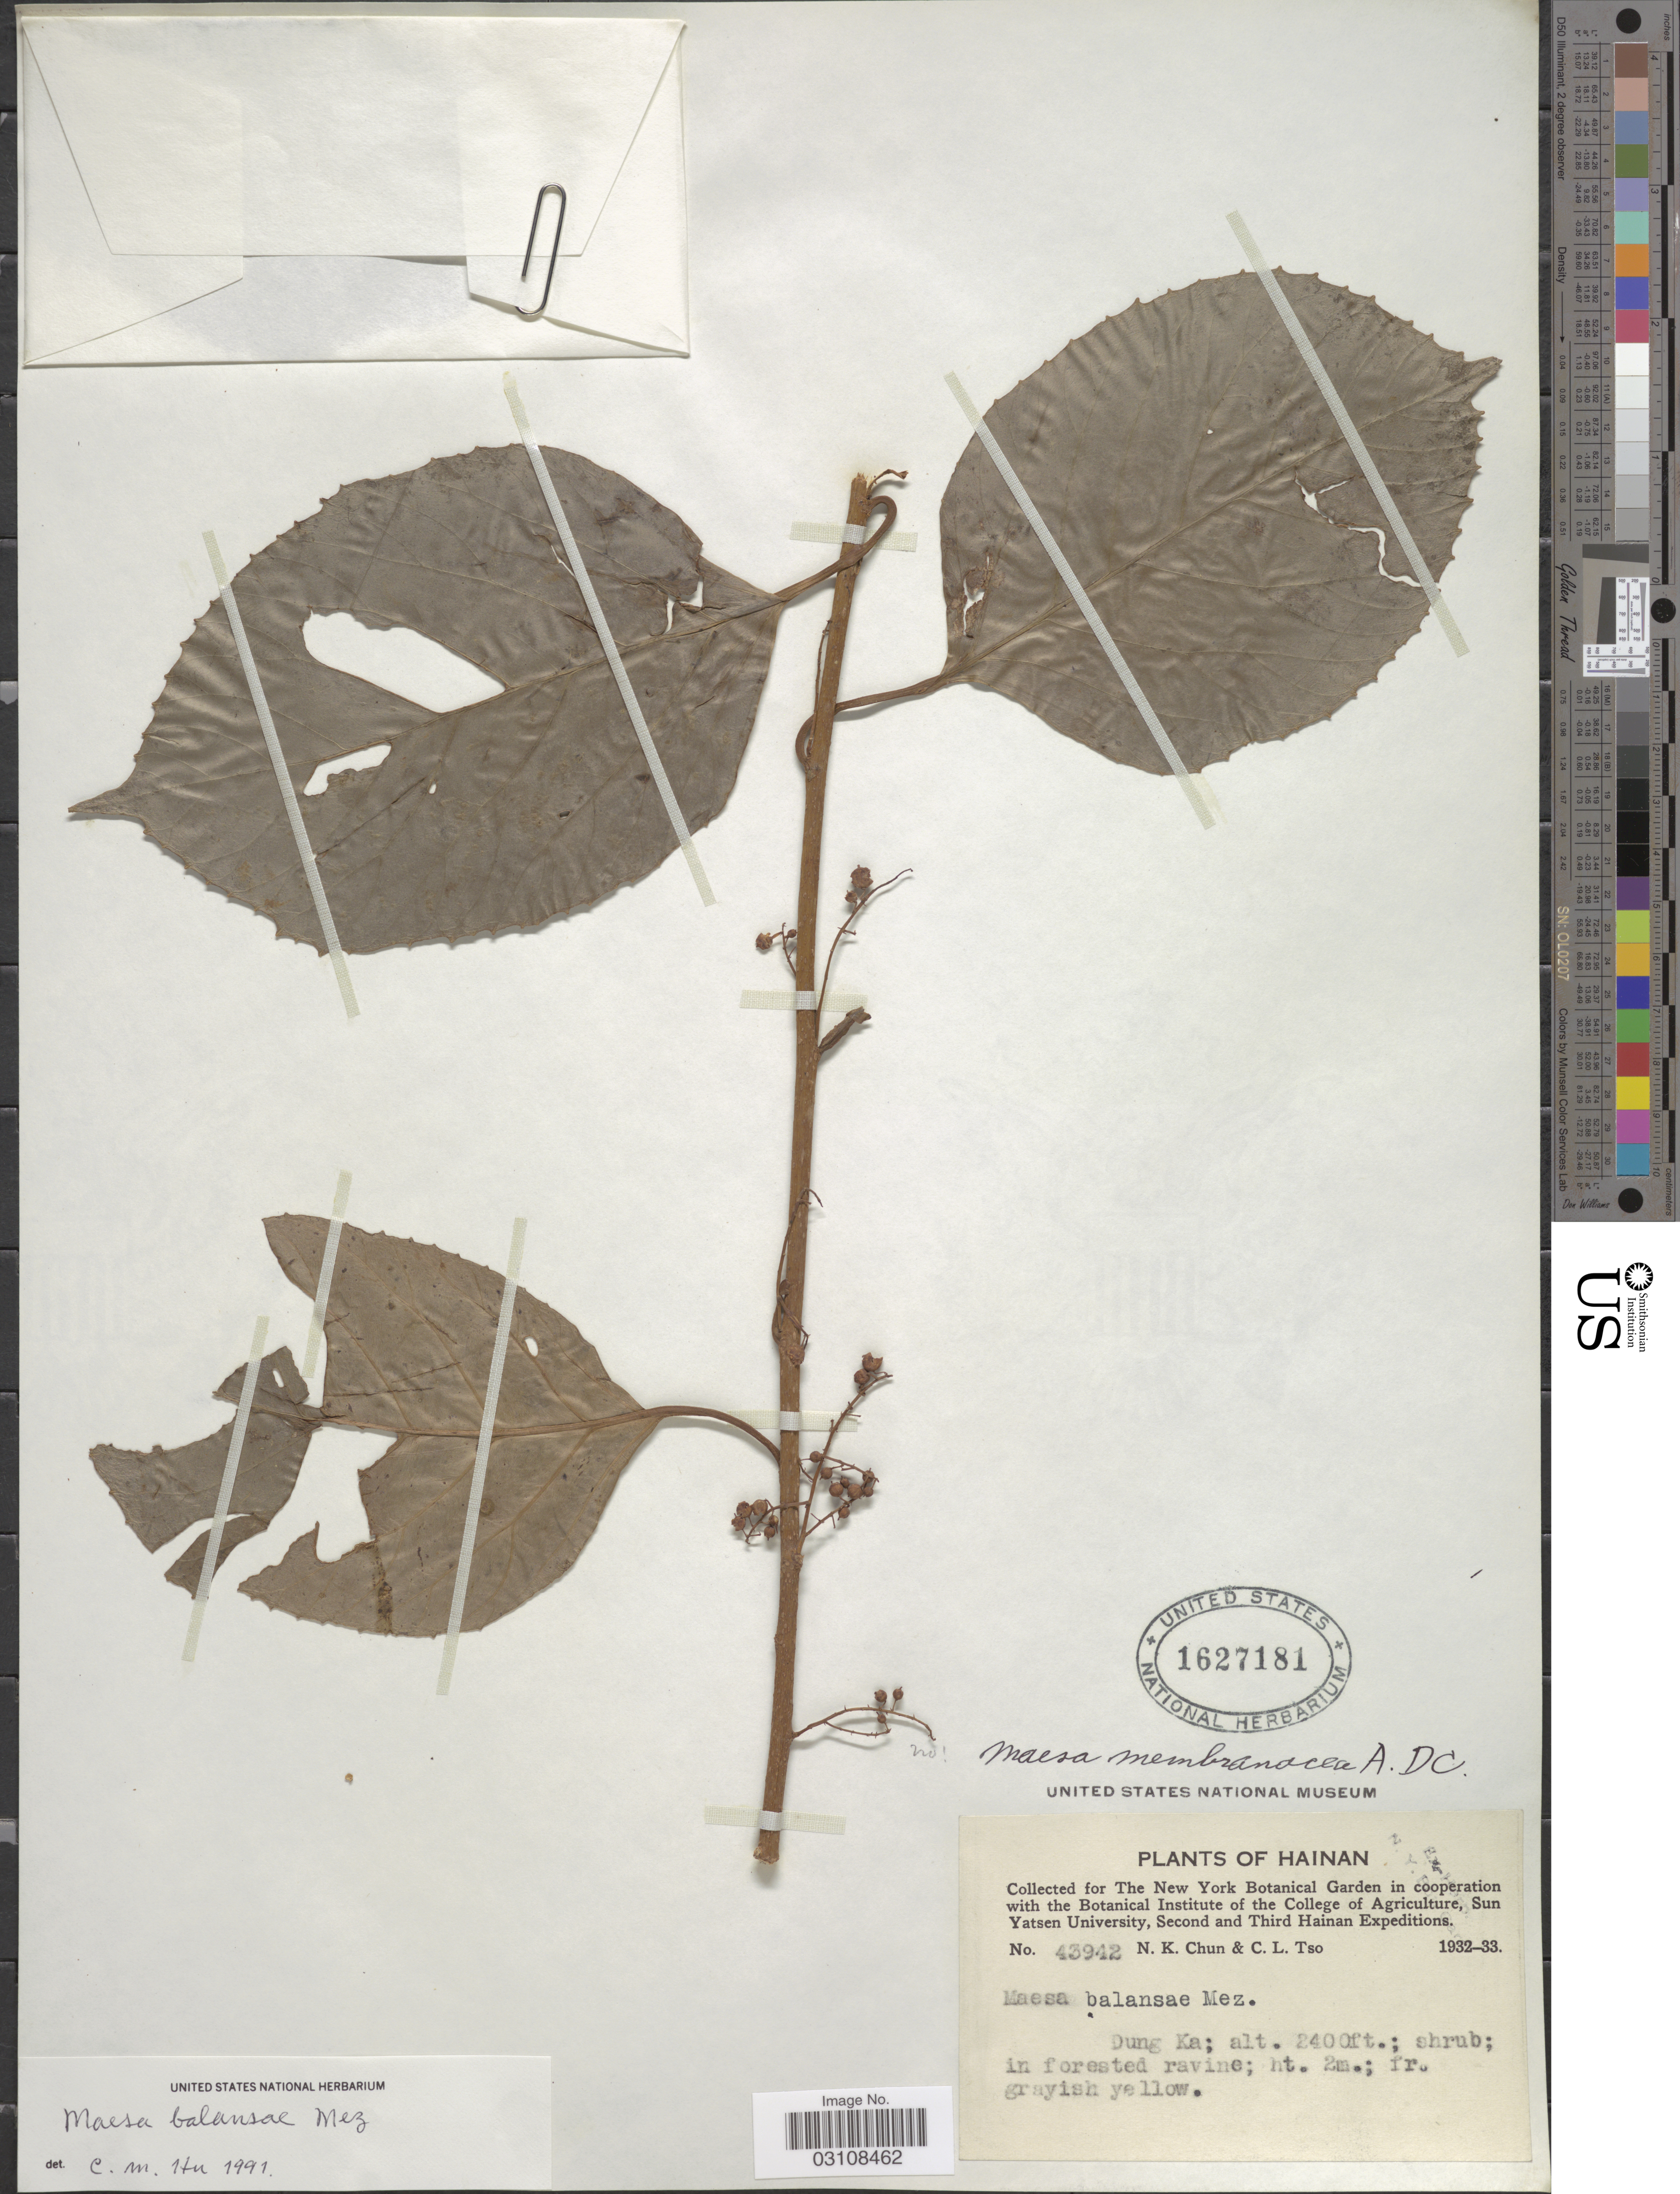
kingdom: Plantae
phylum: Tracheophyta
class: Magnoliopsida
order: Ericales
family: Primulaceae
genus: Maesa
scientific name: Maesa balansae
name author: Mez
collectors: N. K. Chun & C. Tso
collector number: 43942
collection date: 1932/1933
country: China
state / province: Hainan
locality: Dung Ka.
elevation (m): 732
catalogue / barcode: US 1627181